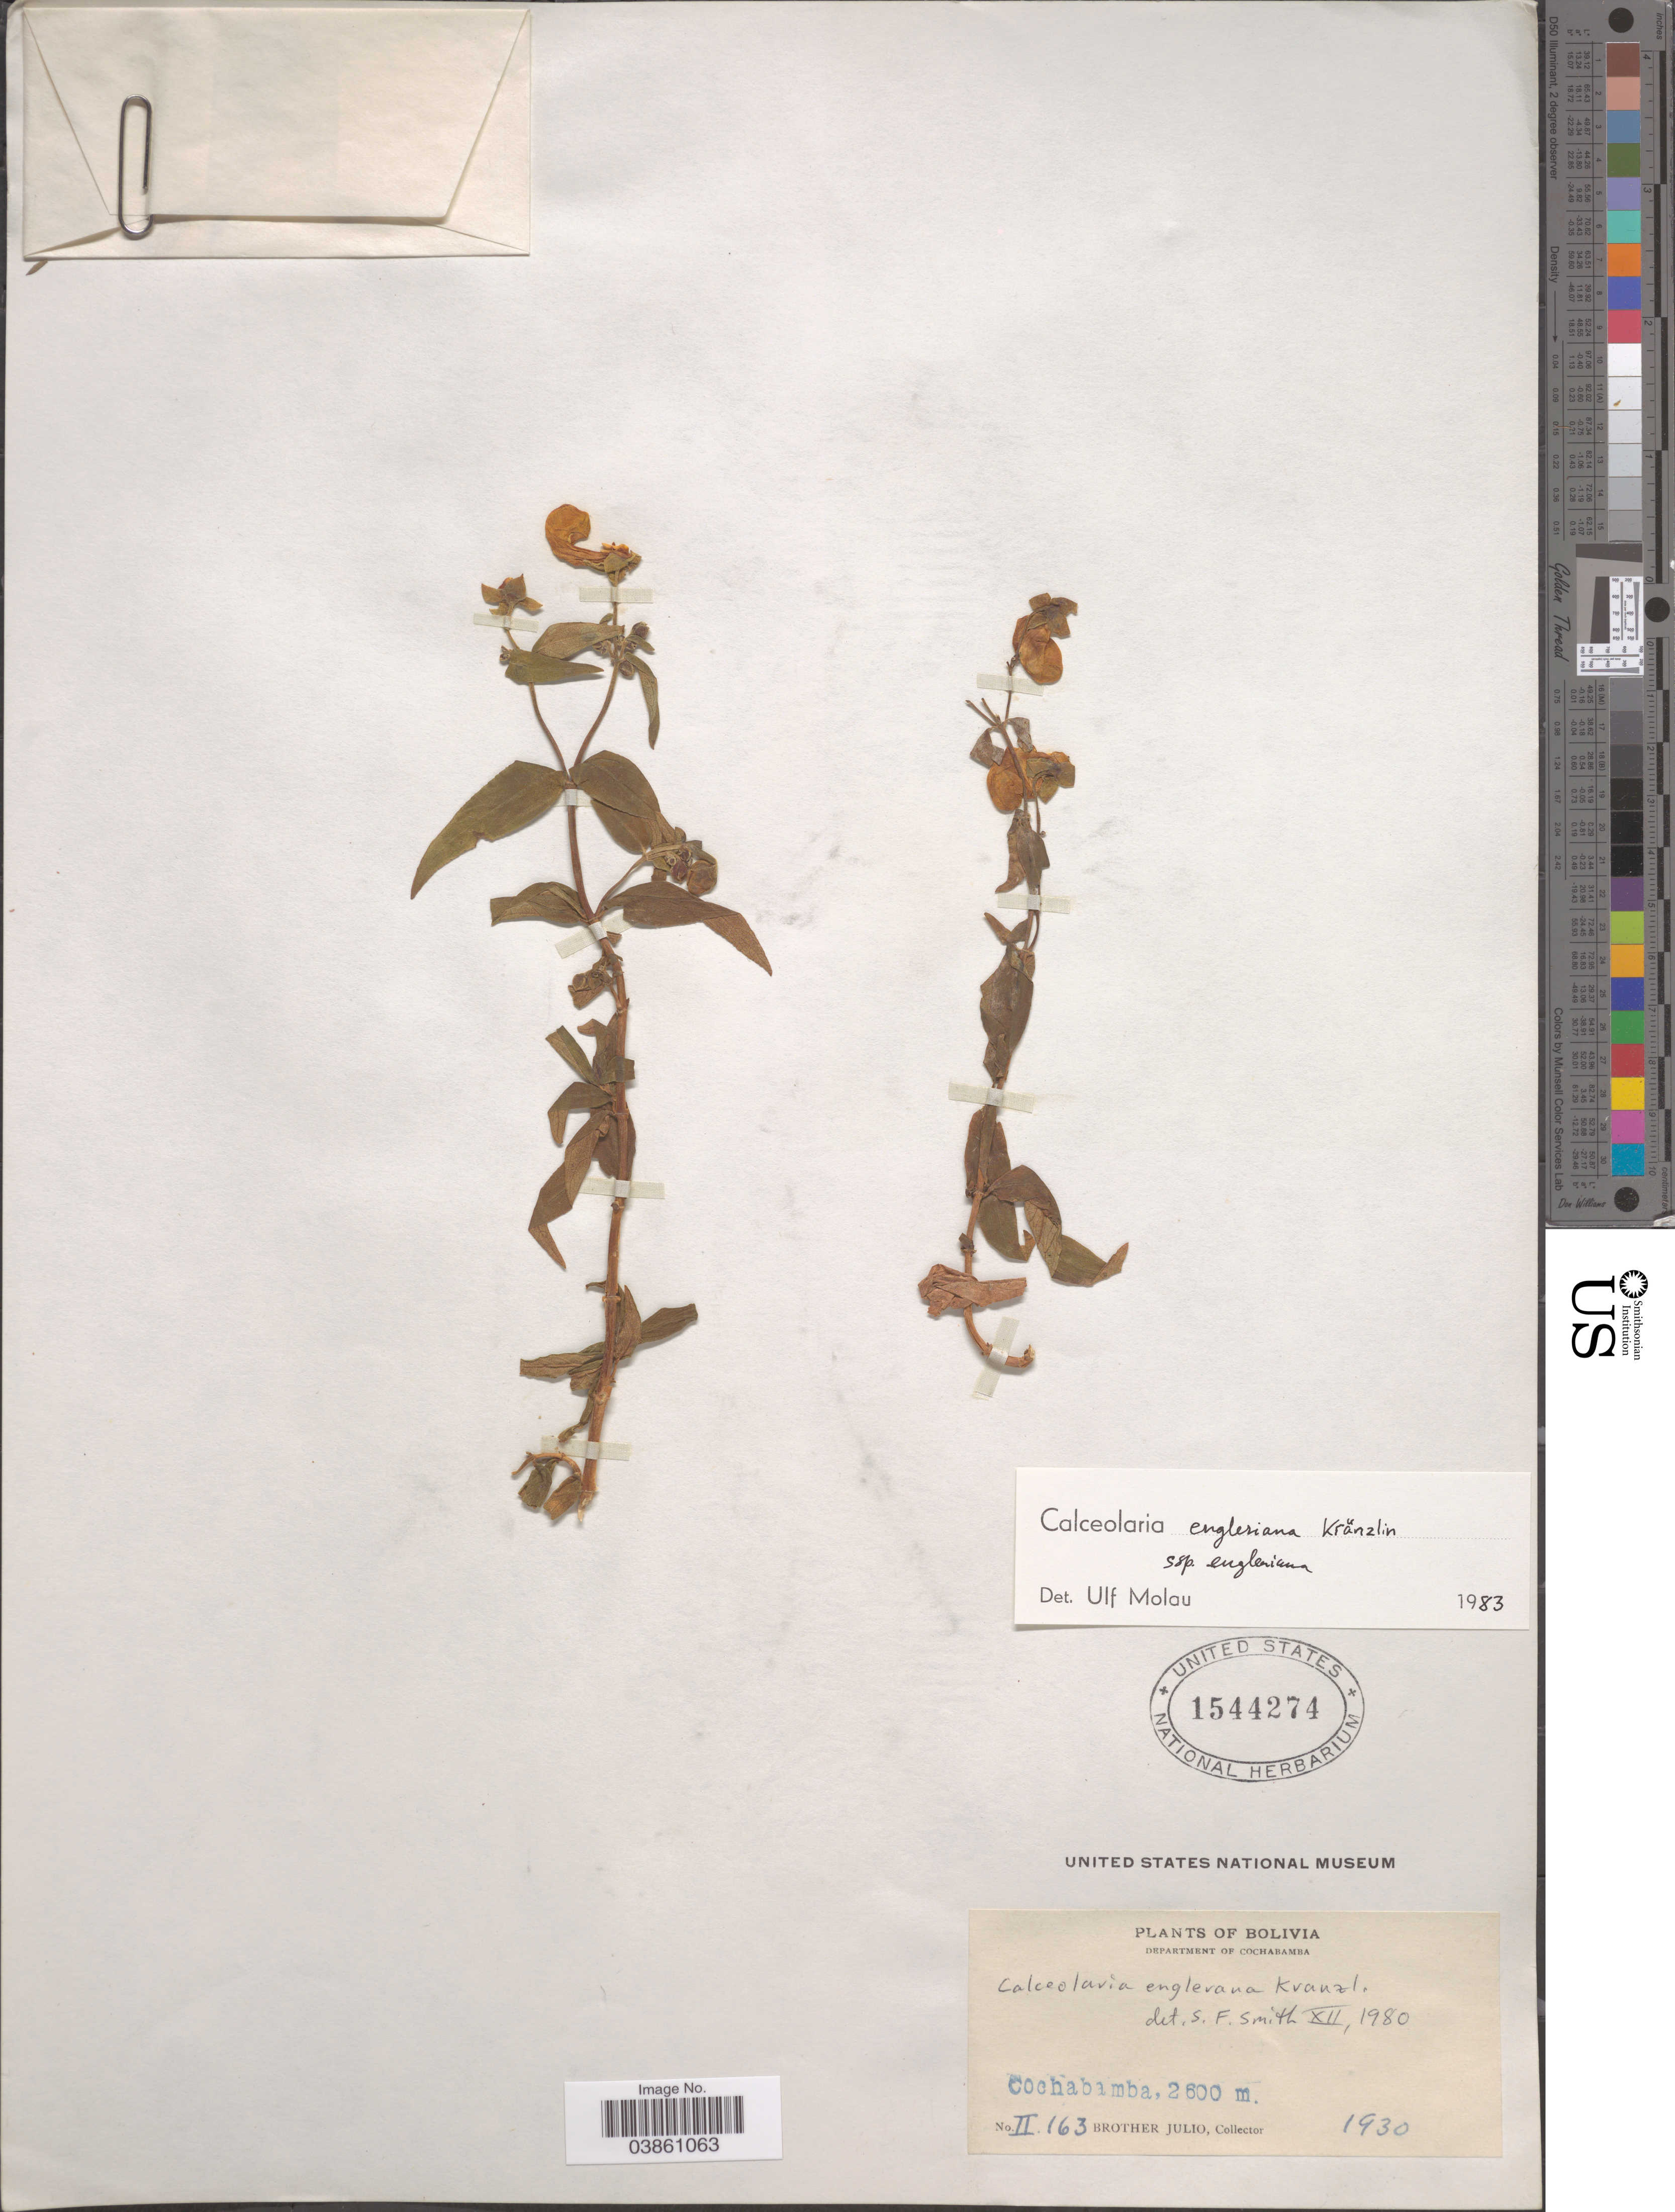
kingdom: Plantae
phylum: Tracheophyta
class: Magnoliopsida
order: Lamiales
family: Calceolariaceae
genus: Calceolaria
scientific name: Calceolaria engleriana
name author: Kraenzl.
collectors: Bro. Julio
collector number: II 163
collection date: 1930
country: Bolivia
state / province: Cochabamba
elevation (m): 2600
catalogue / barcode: US 1544274